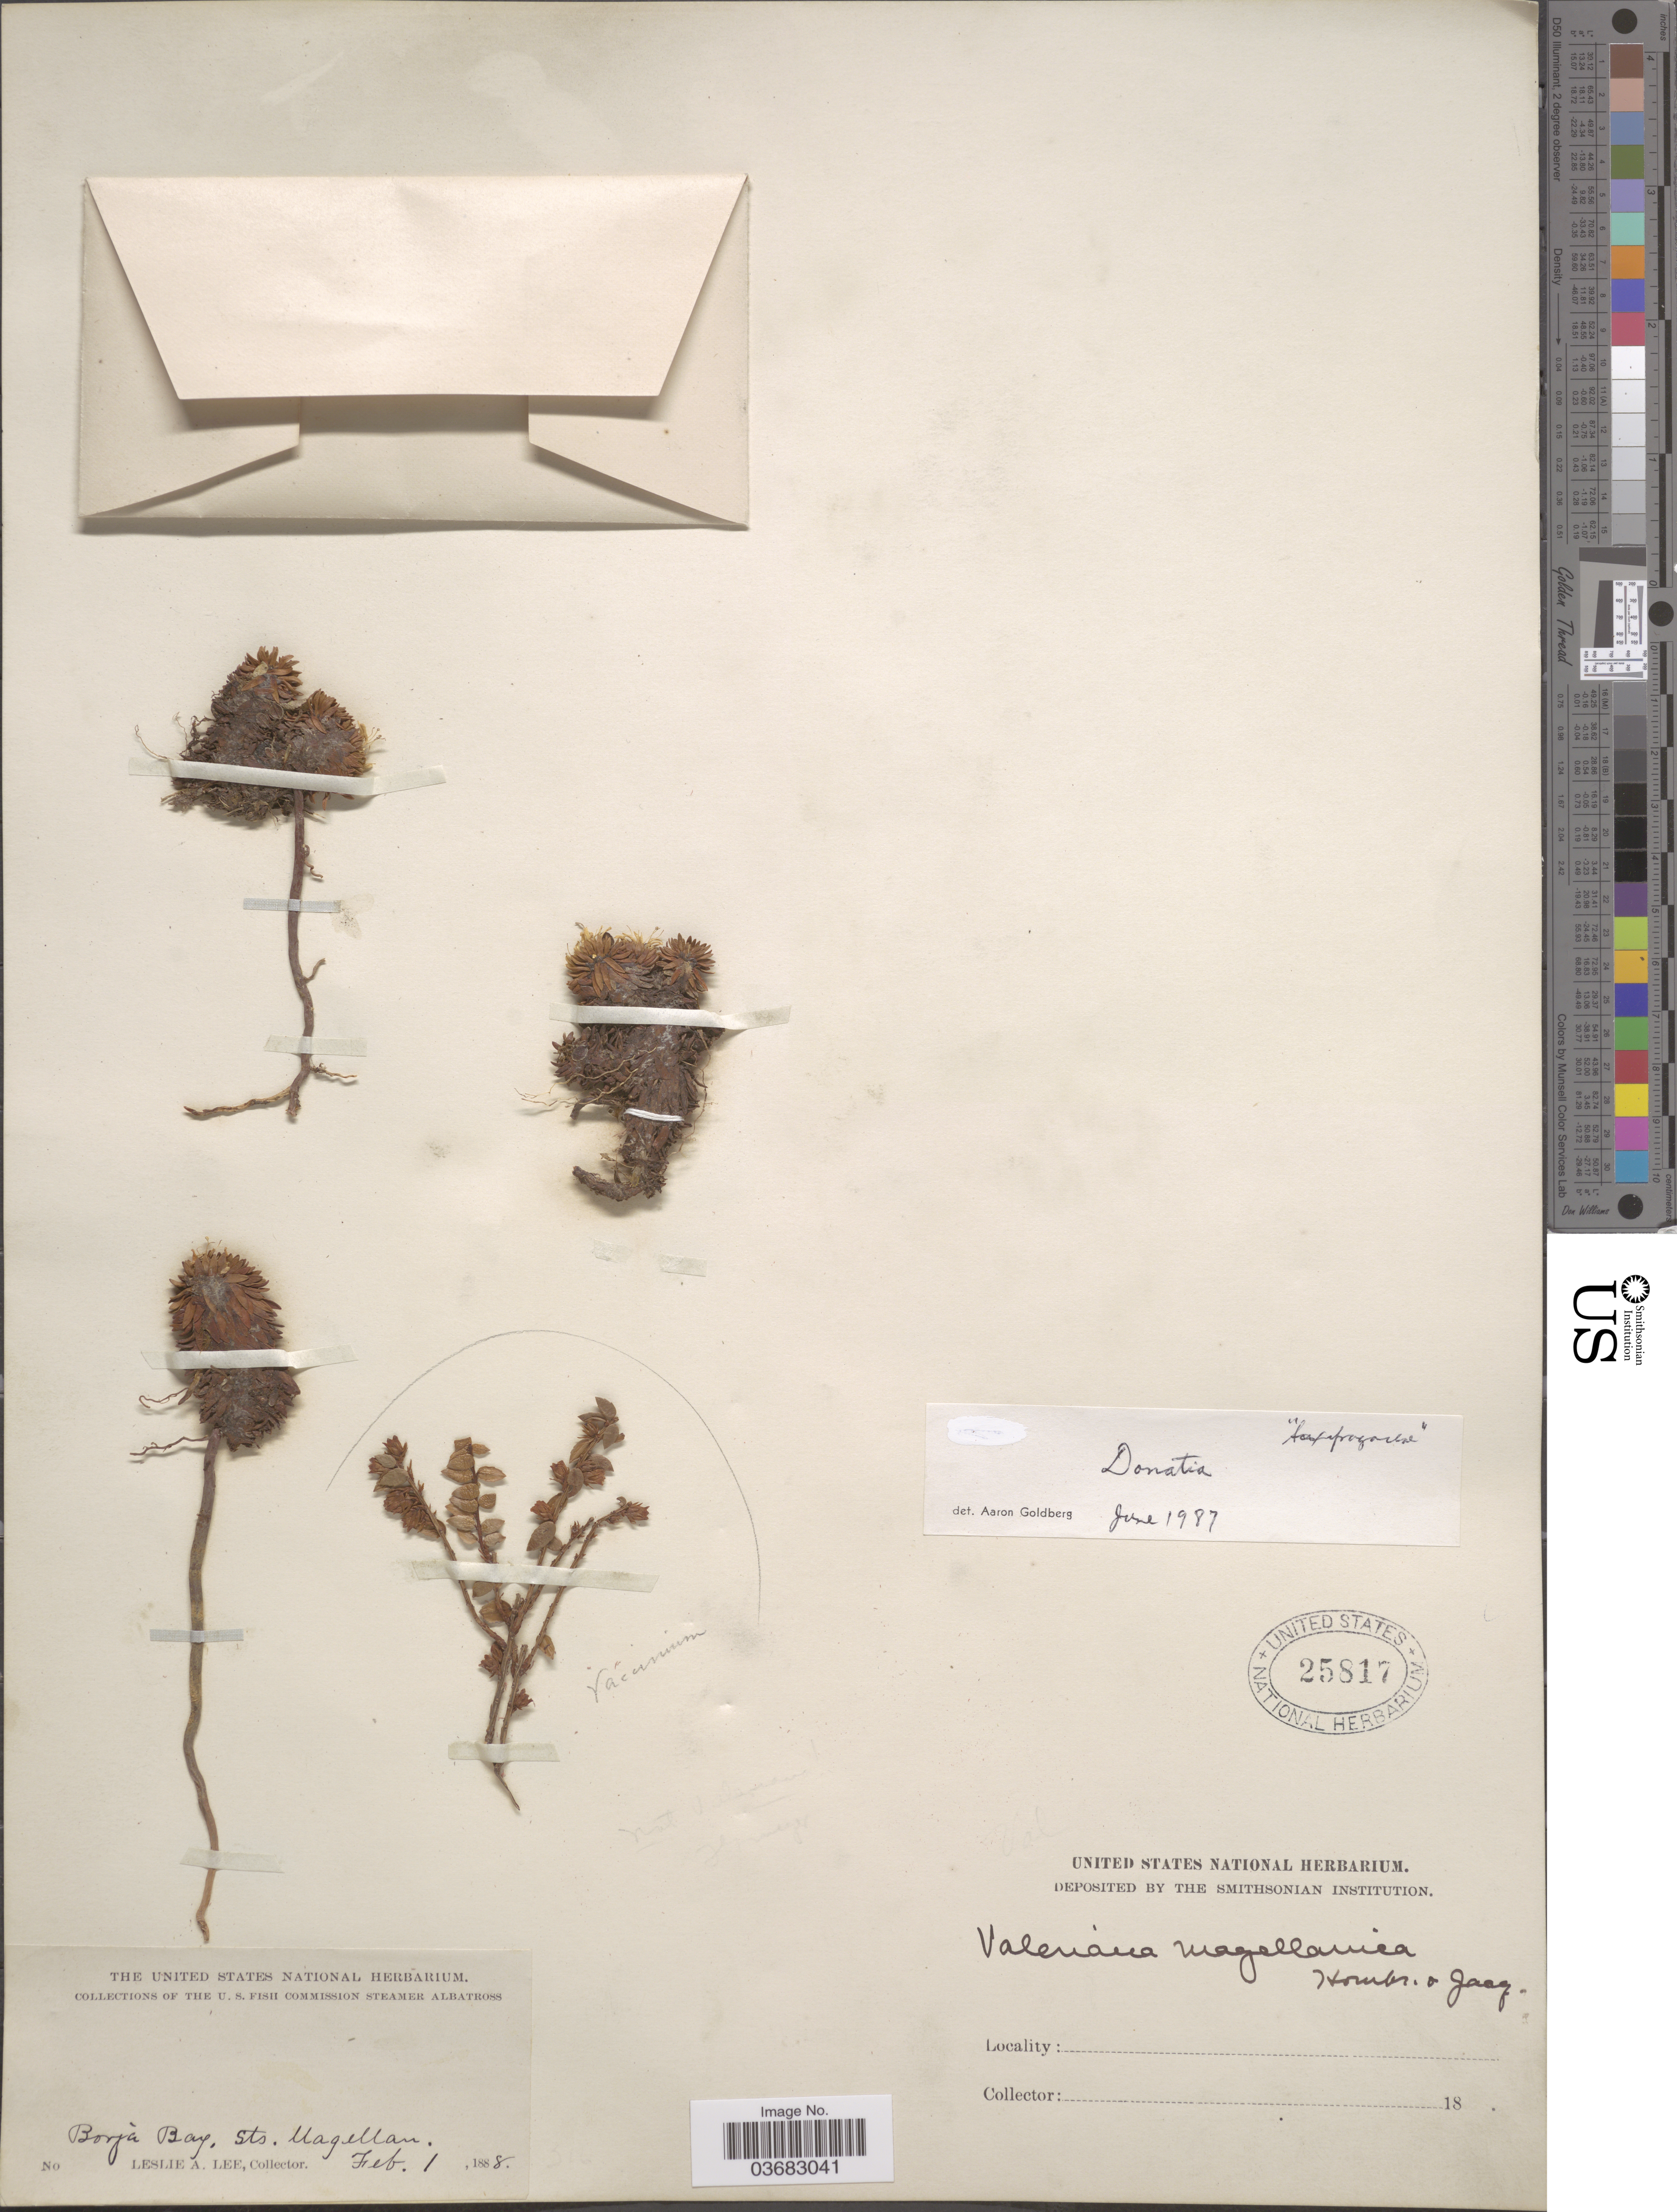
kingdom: Plantae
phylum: Tracheophyta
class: Magnoliopsida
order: Asterales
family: Stylidiaceae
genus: Donatia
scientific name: Donatia fascicularis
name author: J.R. Forst. & G. Forst.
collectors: L. Lee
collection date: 1888-02-01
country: Chile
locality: Borja Bay, Sts. Magellan.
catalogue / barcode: US 25817